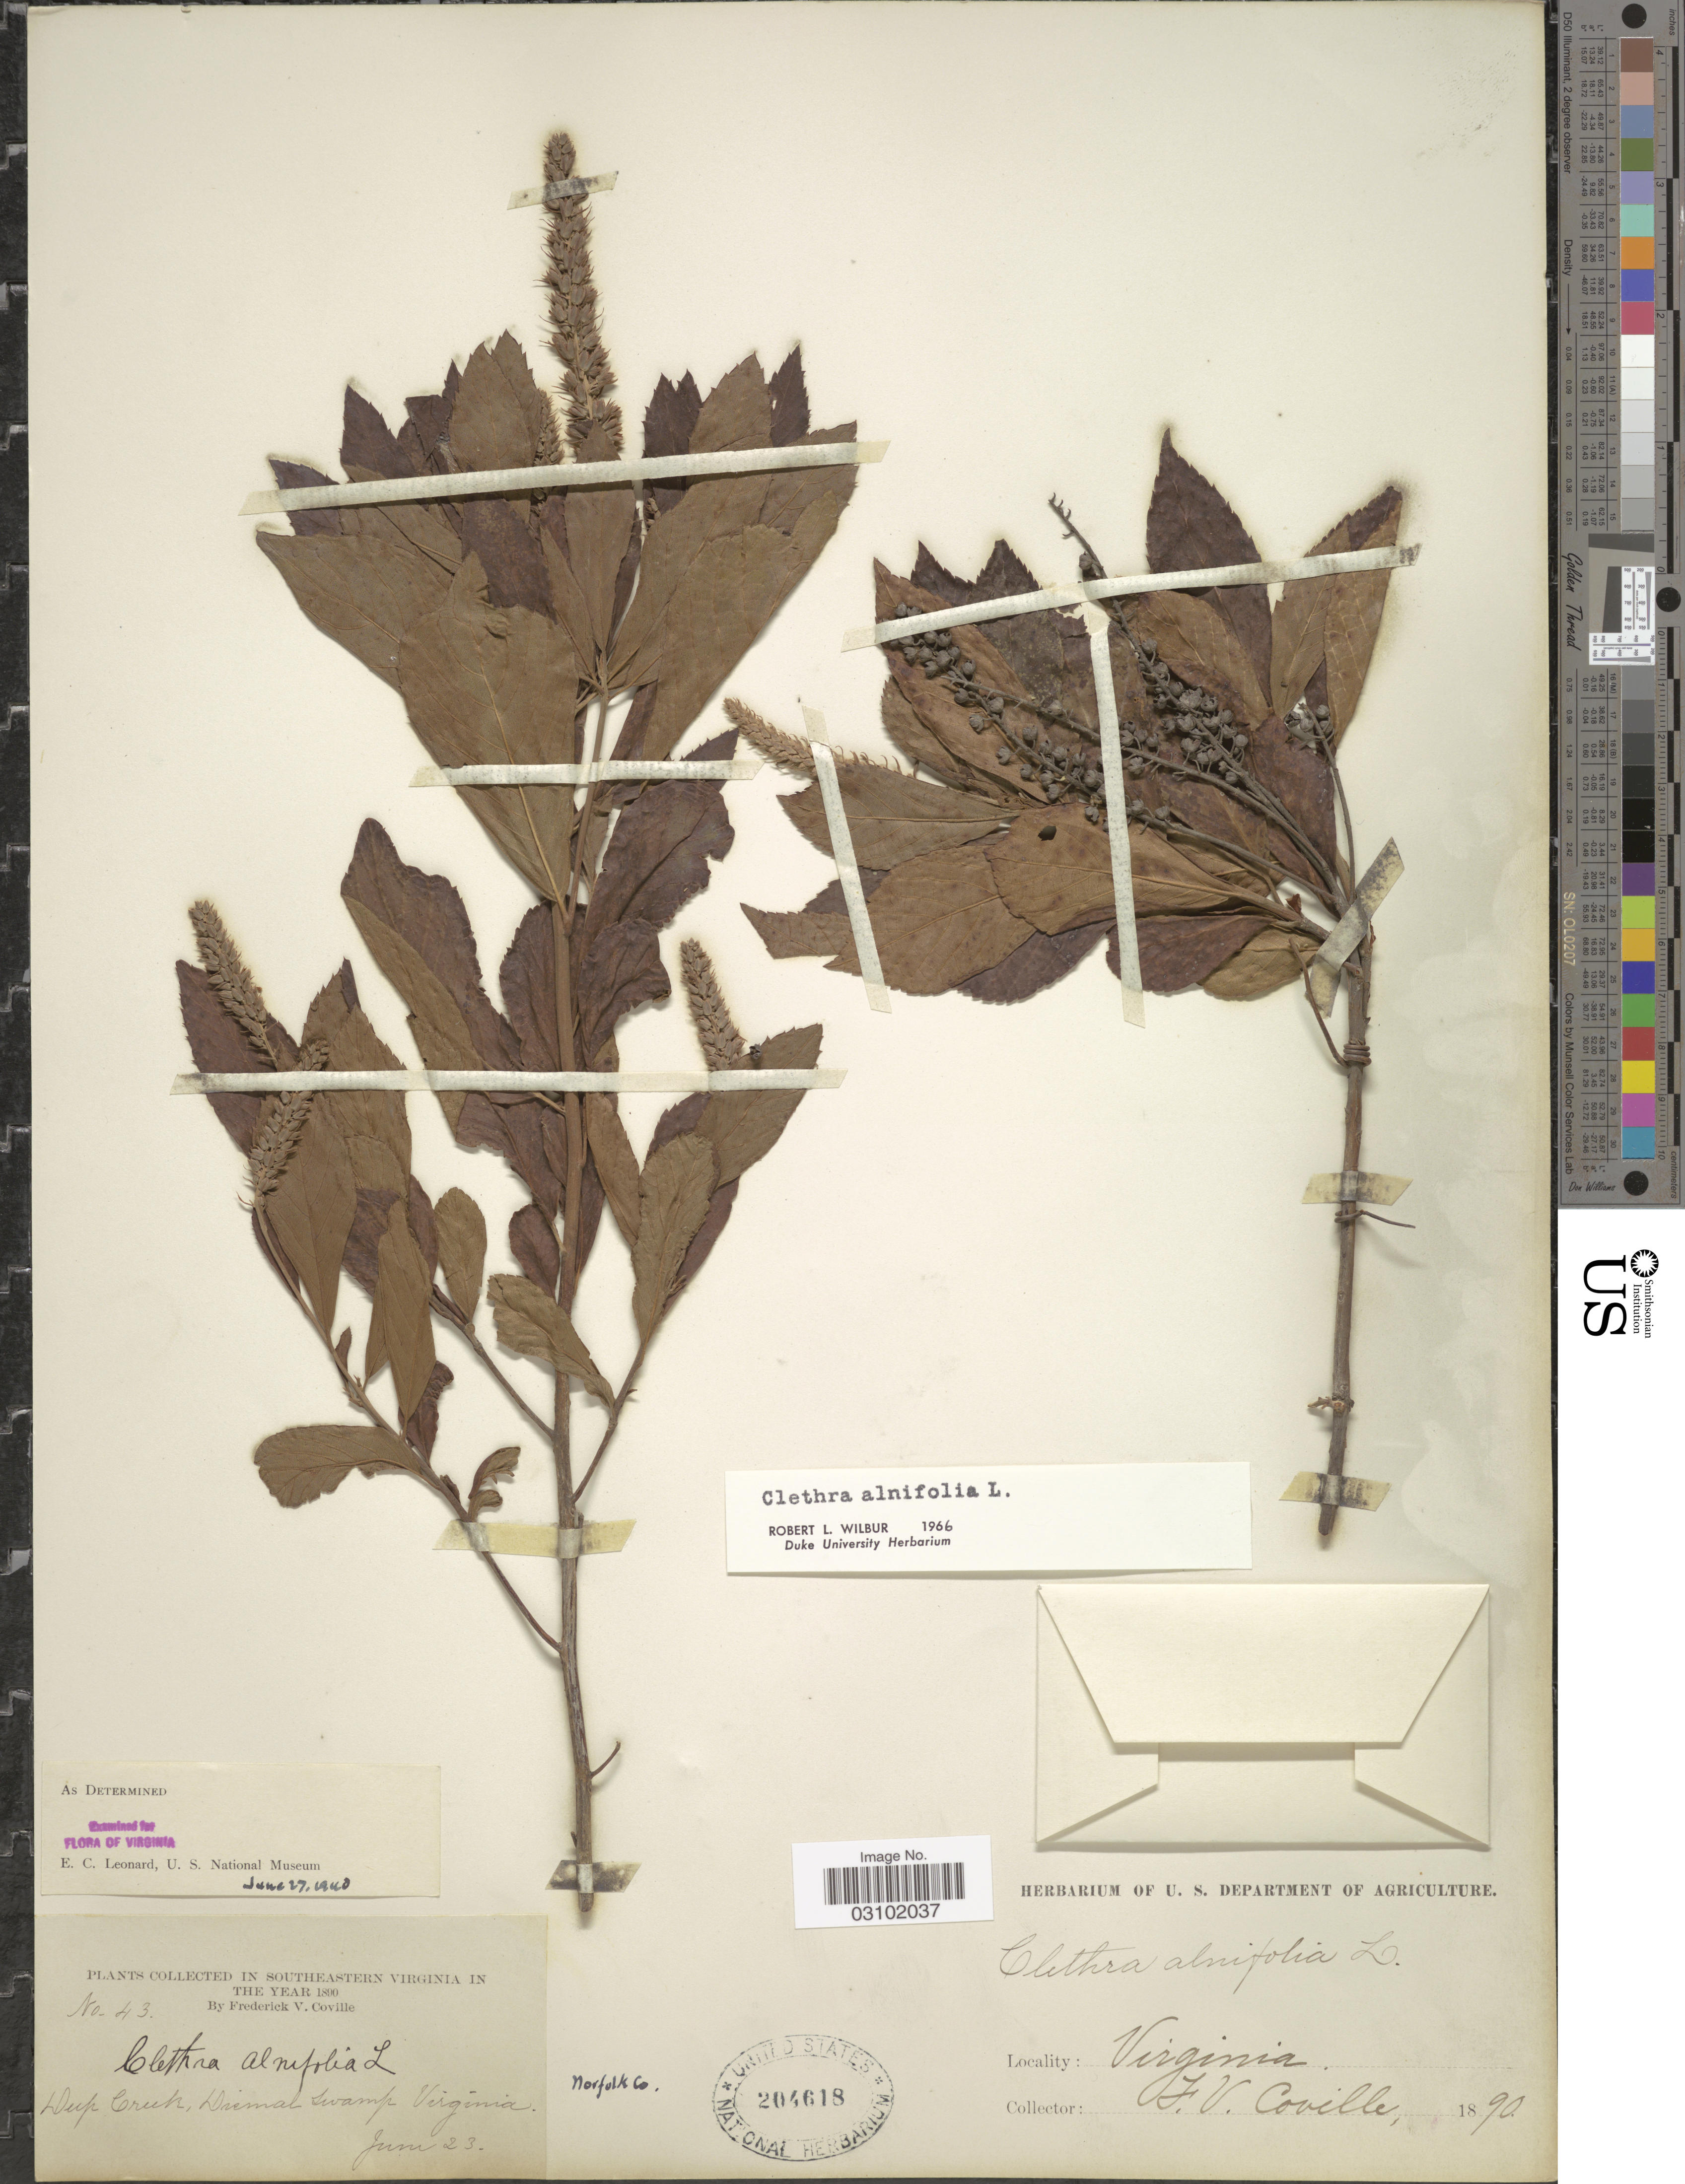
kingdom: Plantae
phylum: Tracheophyta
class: Magnoliopsida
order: Ericales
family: Clethraceae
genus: Clethra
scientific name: Clethra alnifolia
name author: L.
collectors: F. V. Coville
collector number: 43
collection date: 1890-06-23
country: United States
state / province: Virginia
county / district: City of Norfolk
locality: In Southeastern Virginia. Deep Creek, Dismal Swamp. Norfolk Co.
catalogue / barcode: US 204618